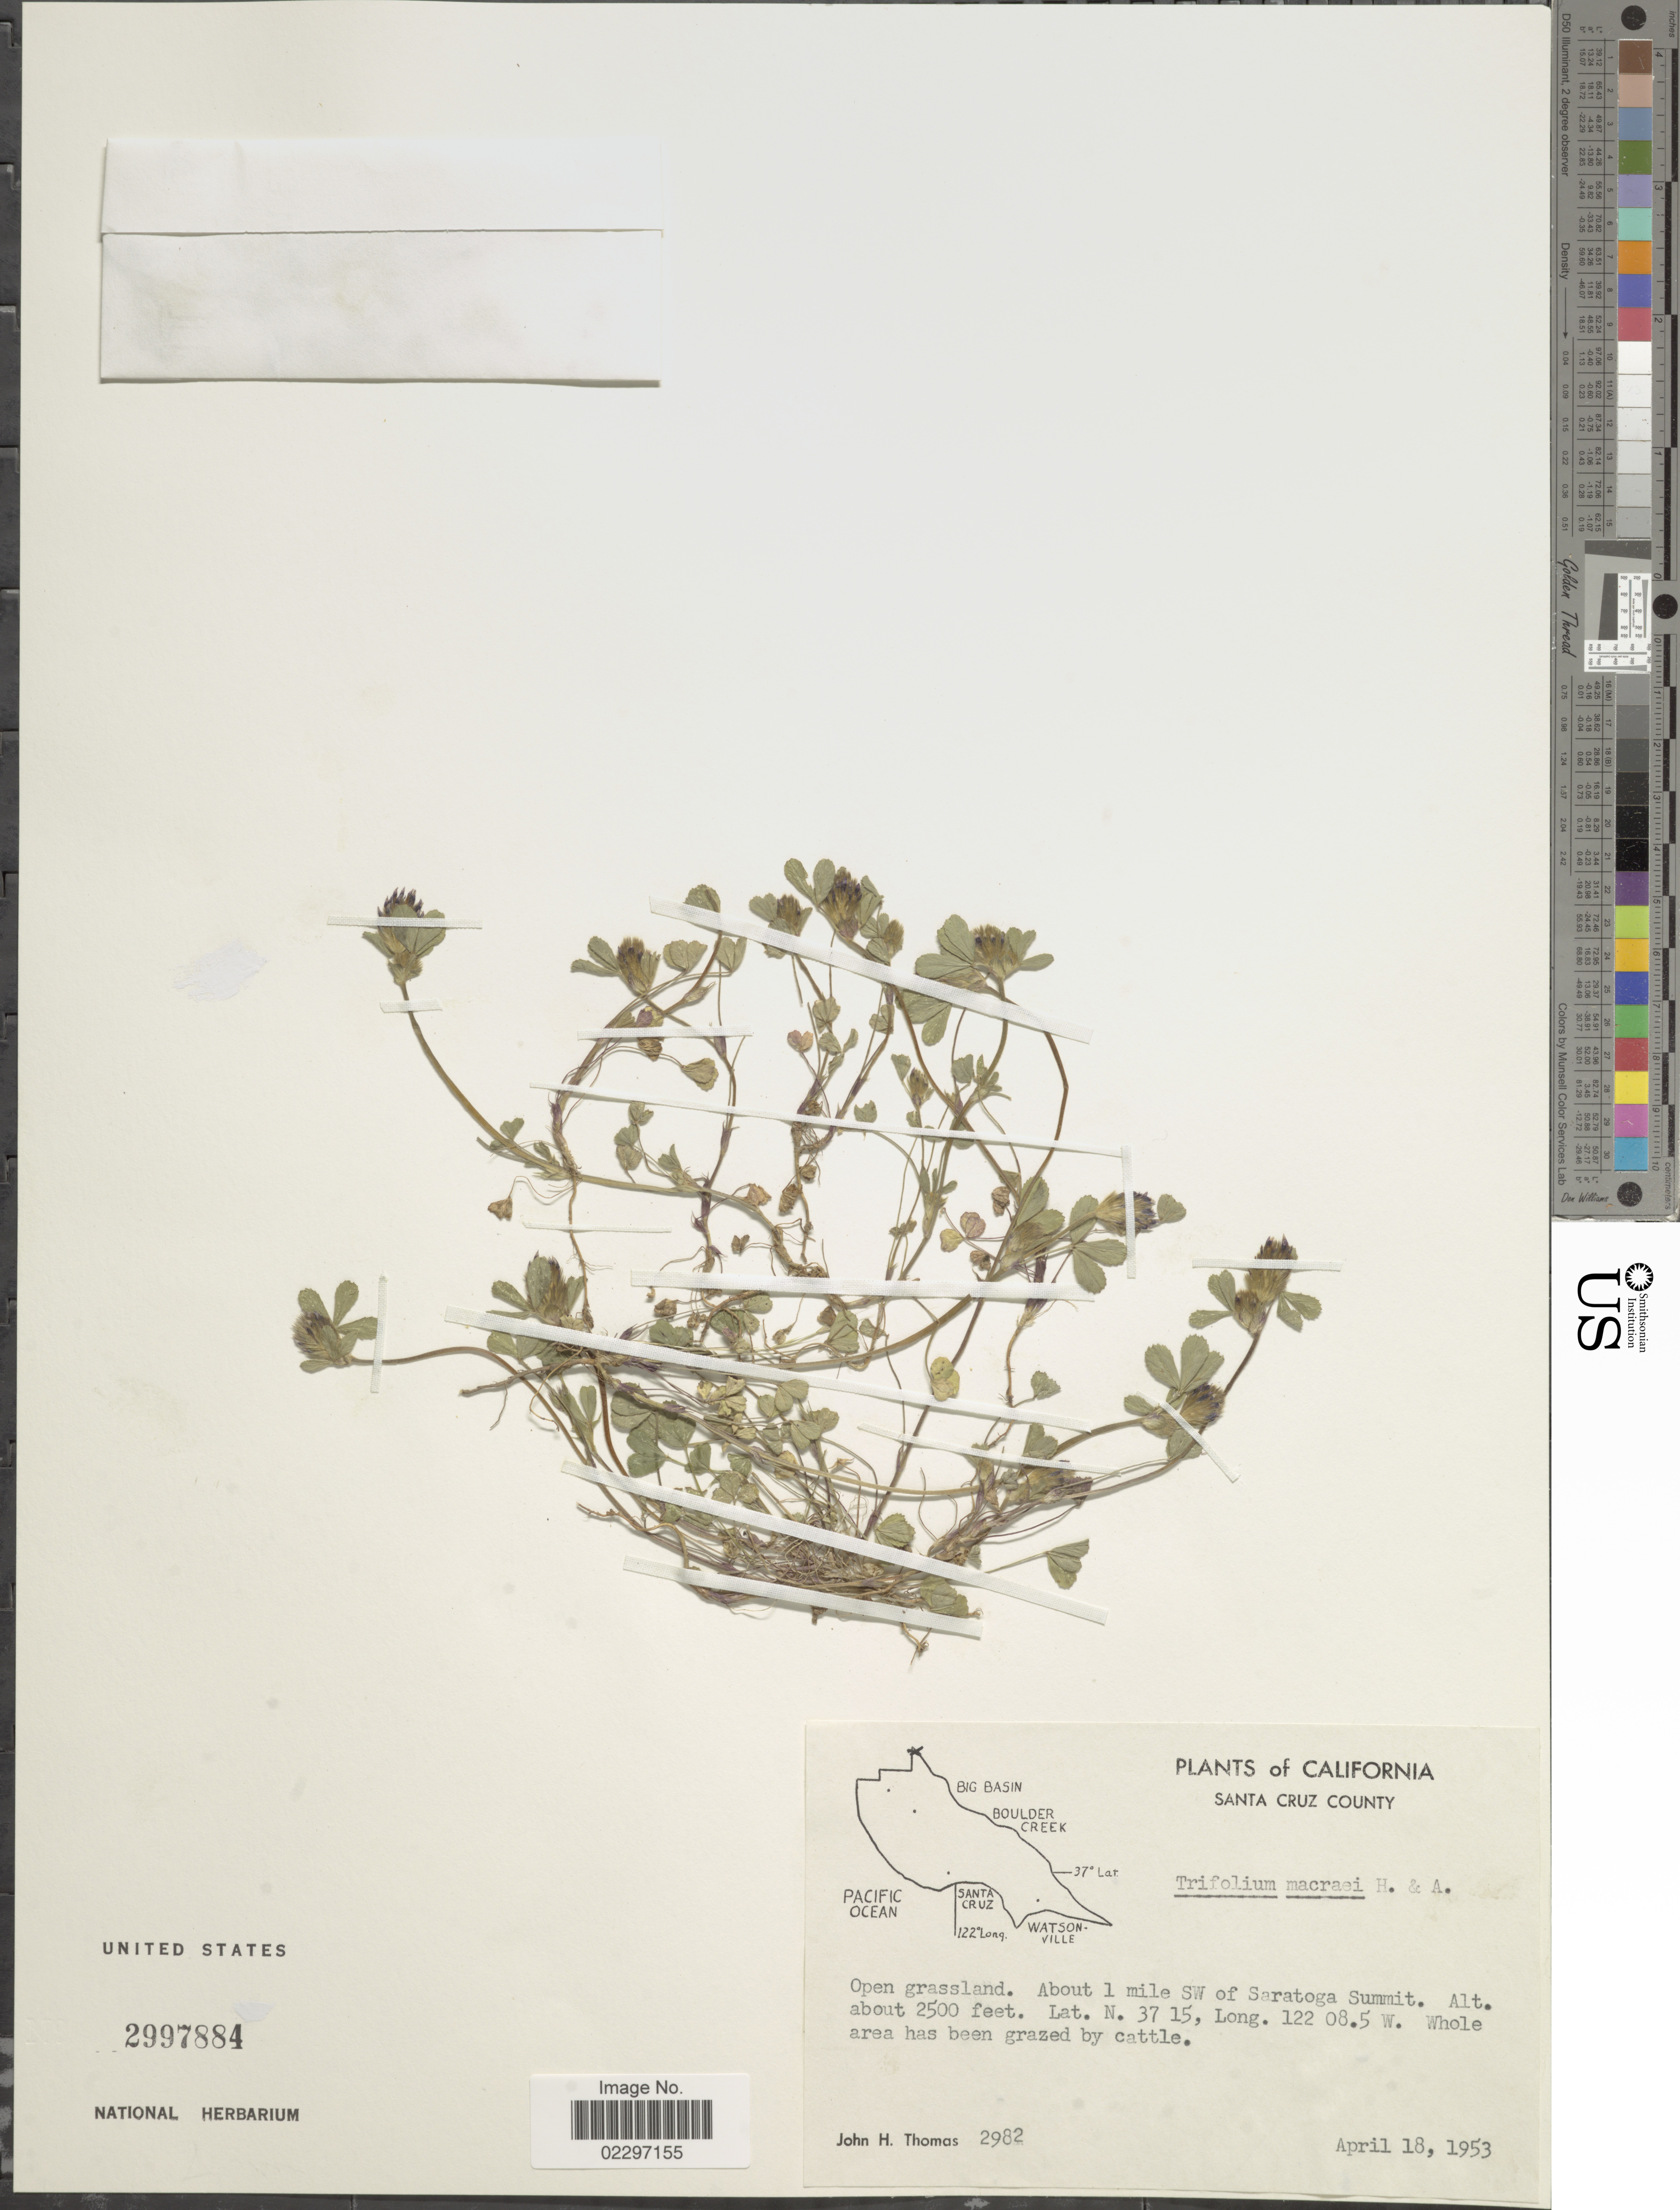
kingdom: Plantae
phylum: Tracheophyta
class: Magnoliopsida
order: Fabales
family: Fabaceae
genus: Trifolium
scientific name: Trifolium macraei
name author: Hook. & Arn.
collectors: J. H. Thomas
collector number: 2982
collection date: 1953-04-18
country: United States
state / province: California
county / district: Santa Cruz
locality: Santa Cruz County. About 1 mile SW of Saratoga Summit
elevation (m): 762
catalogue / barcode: US 2997884